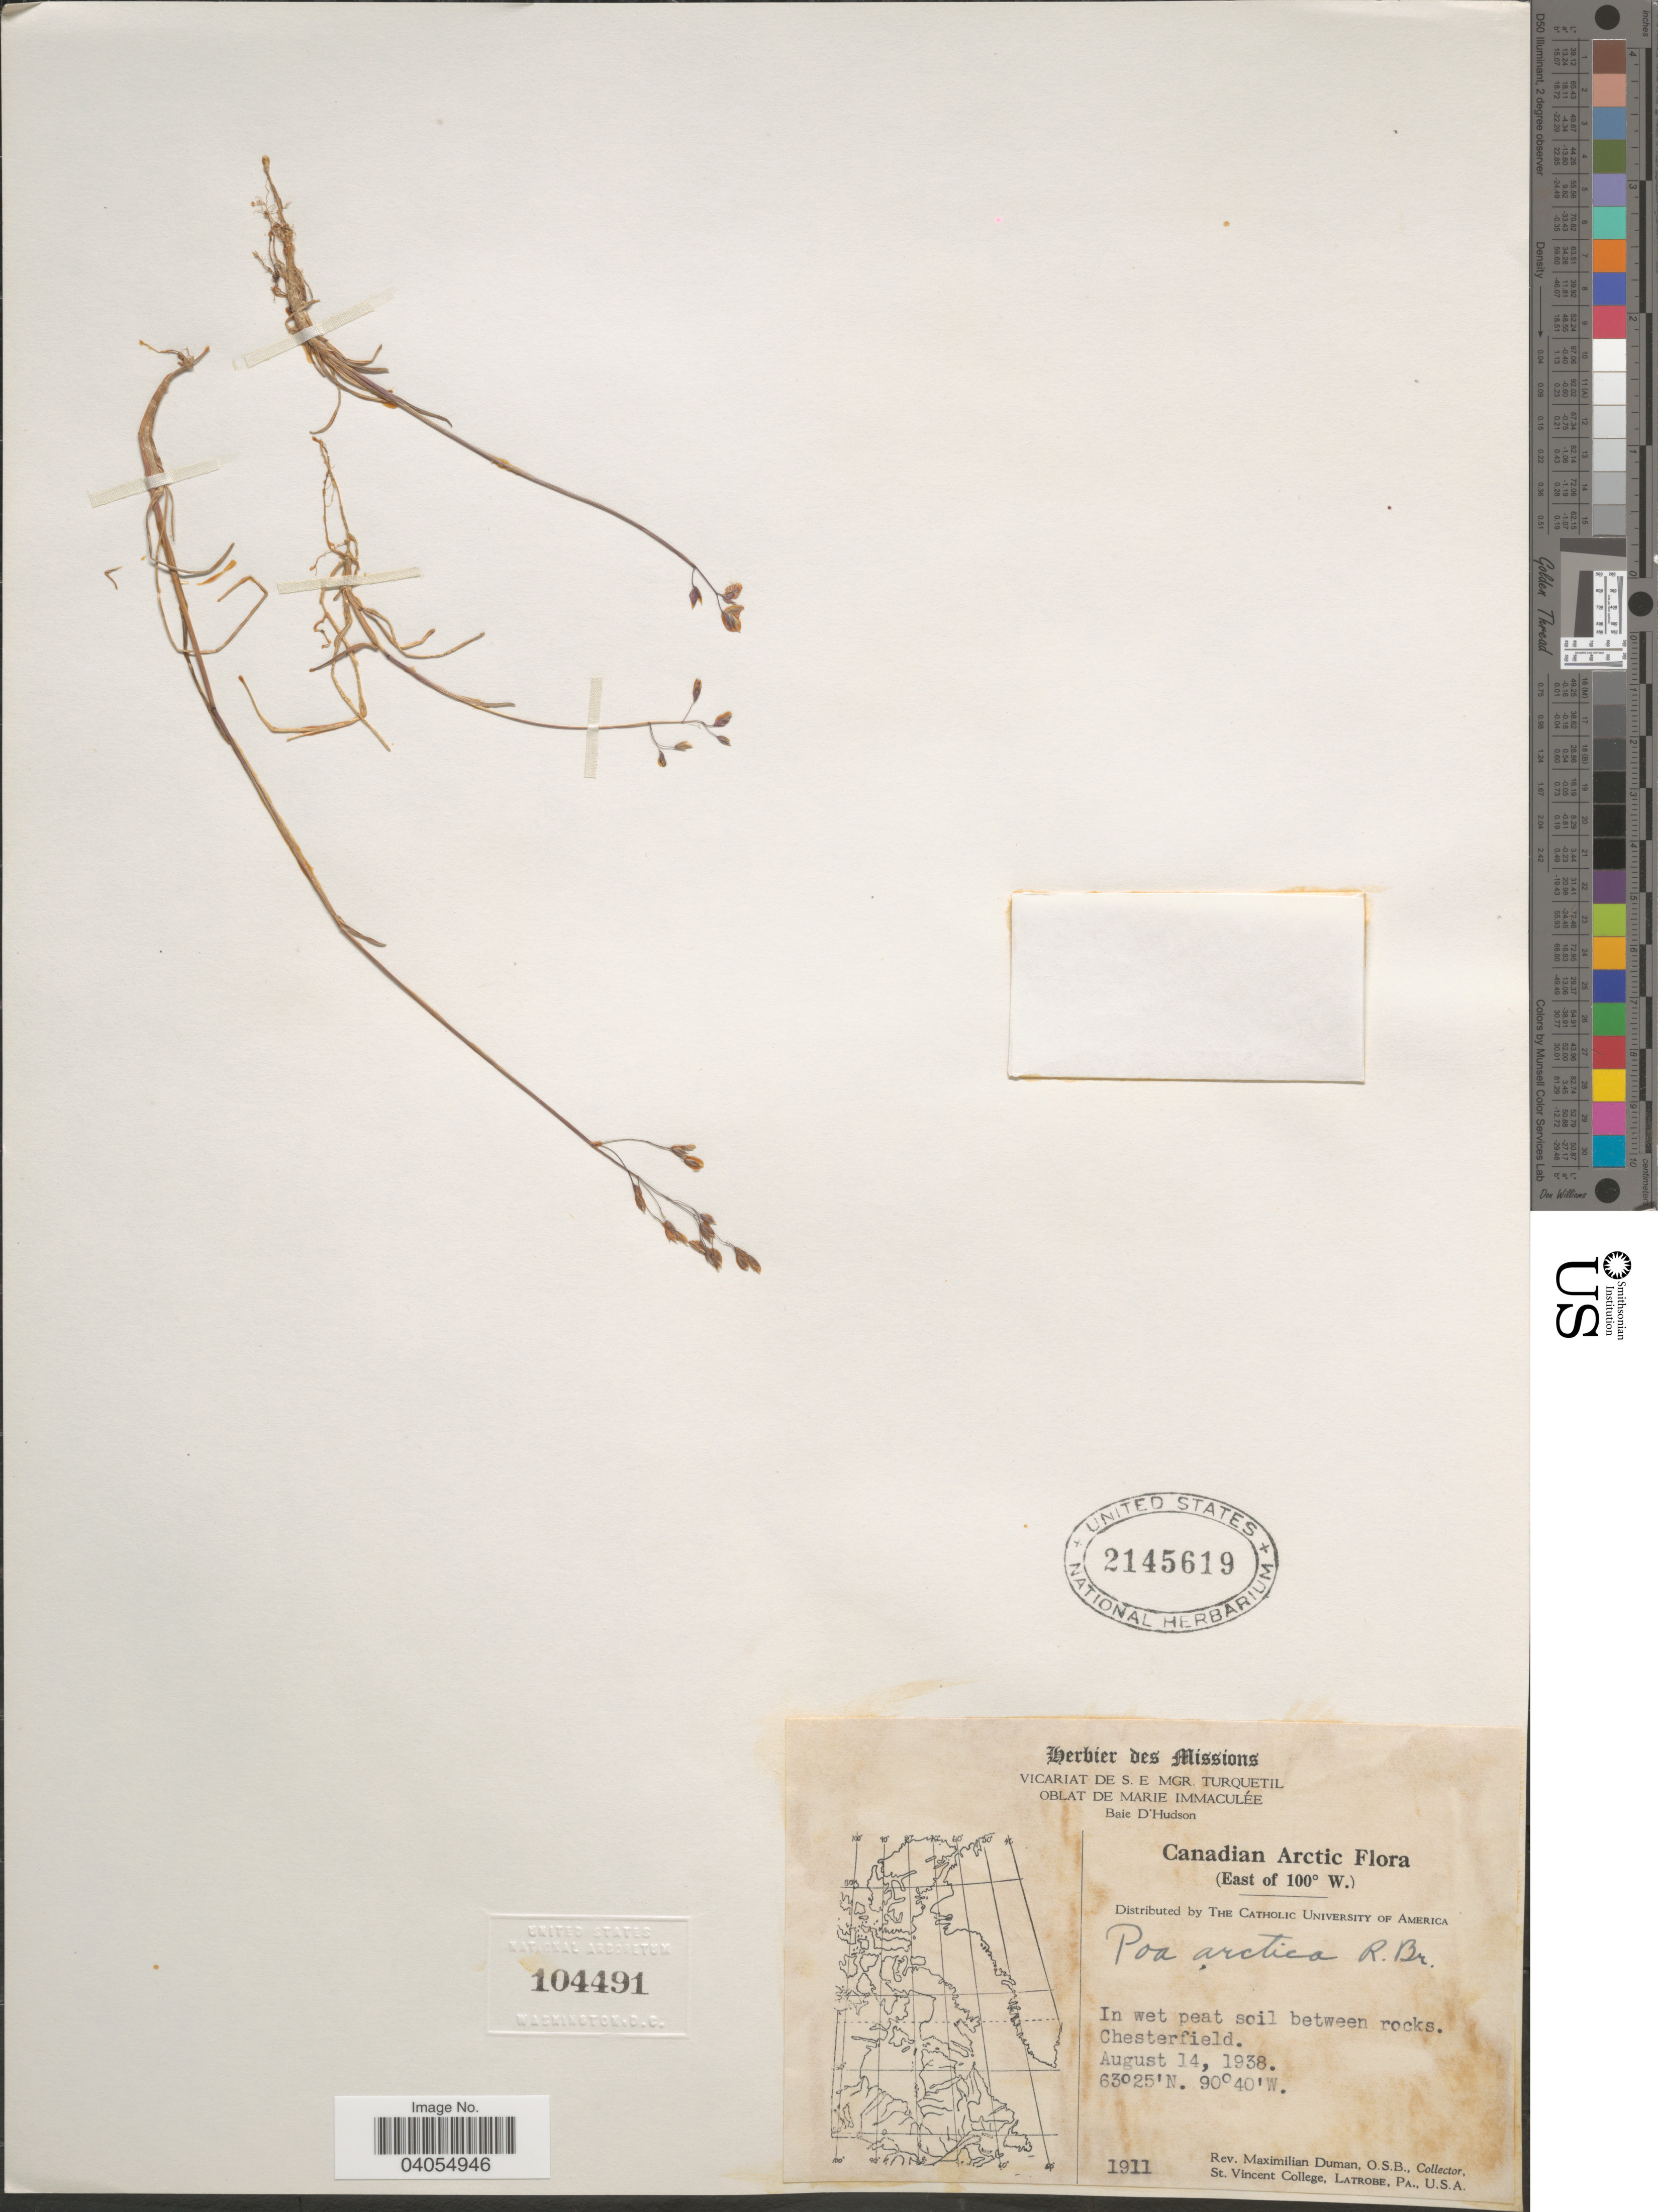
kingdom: Plantae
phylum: Tracheophyta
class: Liliopsida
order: Poales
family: Poaceae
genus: Poa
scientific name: Poa arctica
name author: R. Br.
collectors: M. Duman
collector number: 1911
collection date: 1938-08-14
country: Canada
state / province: Nunavut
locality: Canadian Arctic (East of 100° W.) Chesterfield.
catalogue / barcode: US 2145619